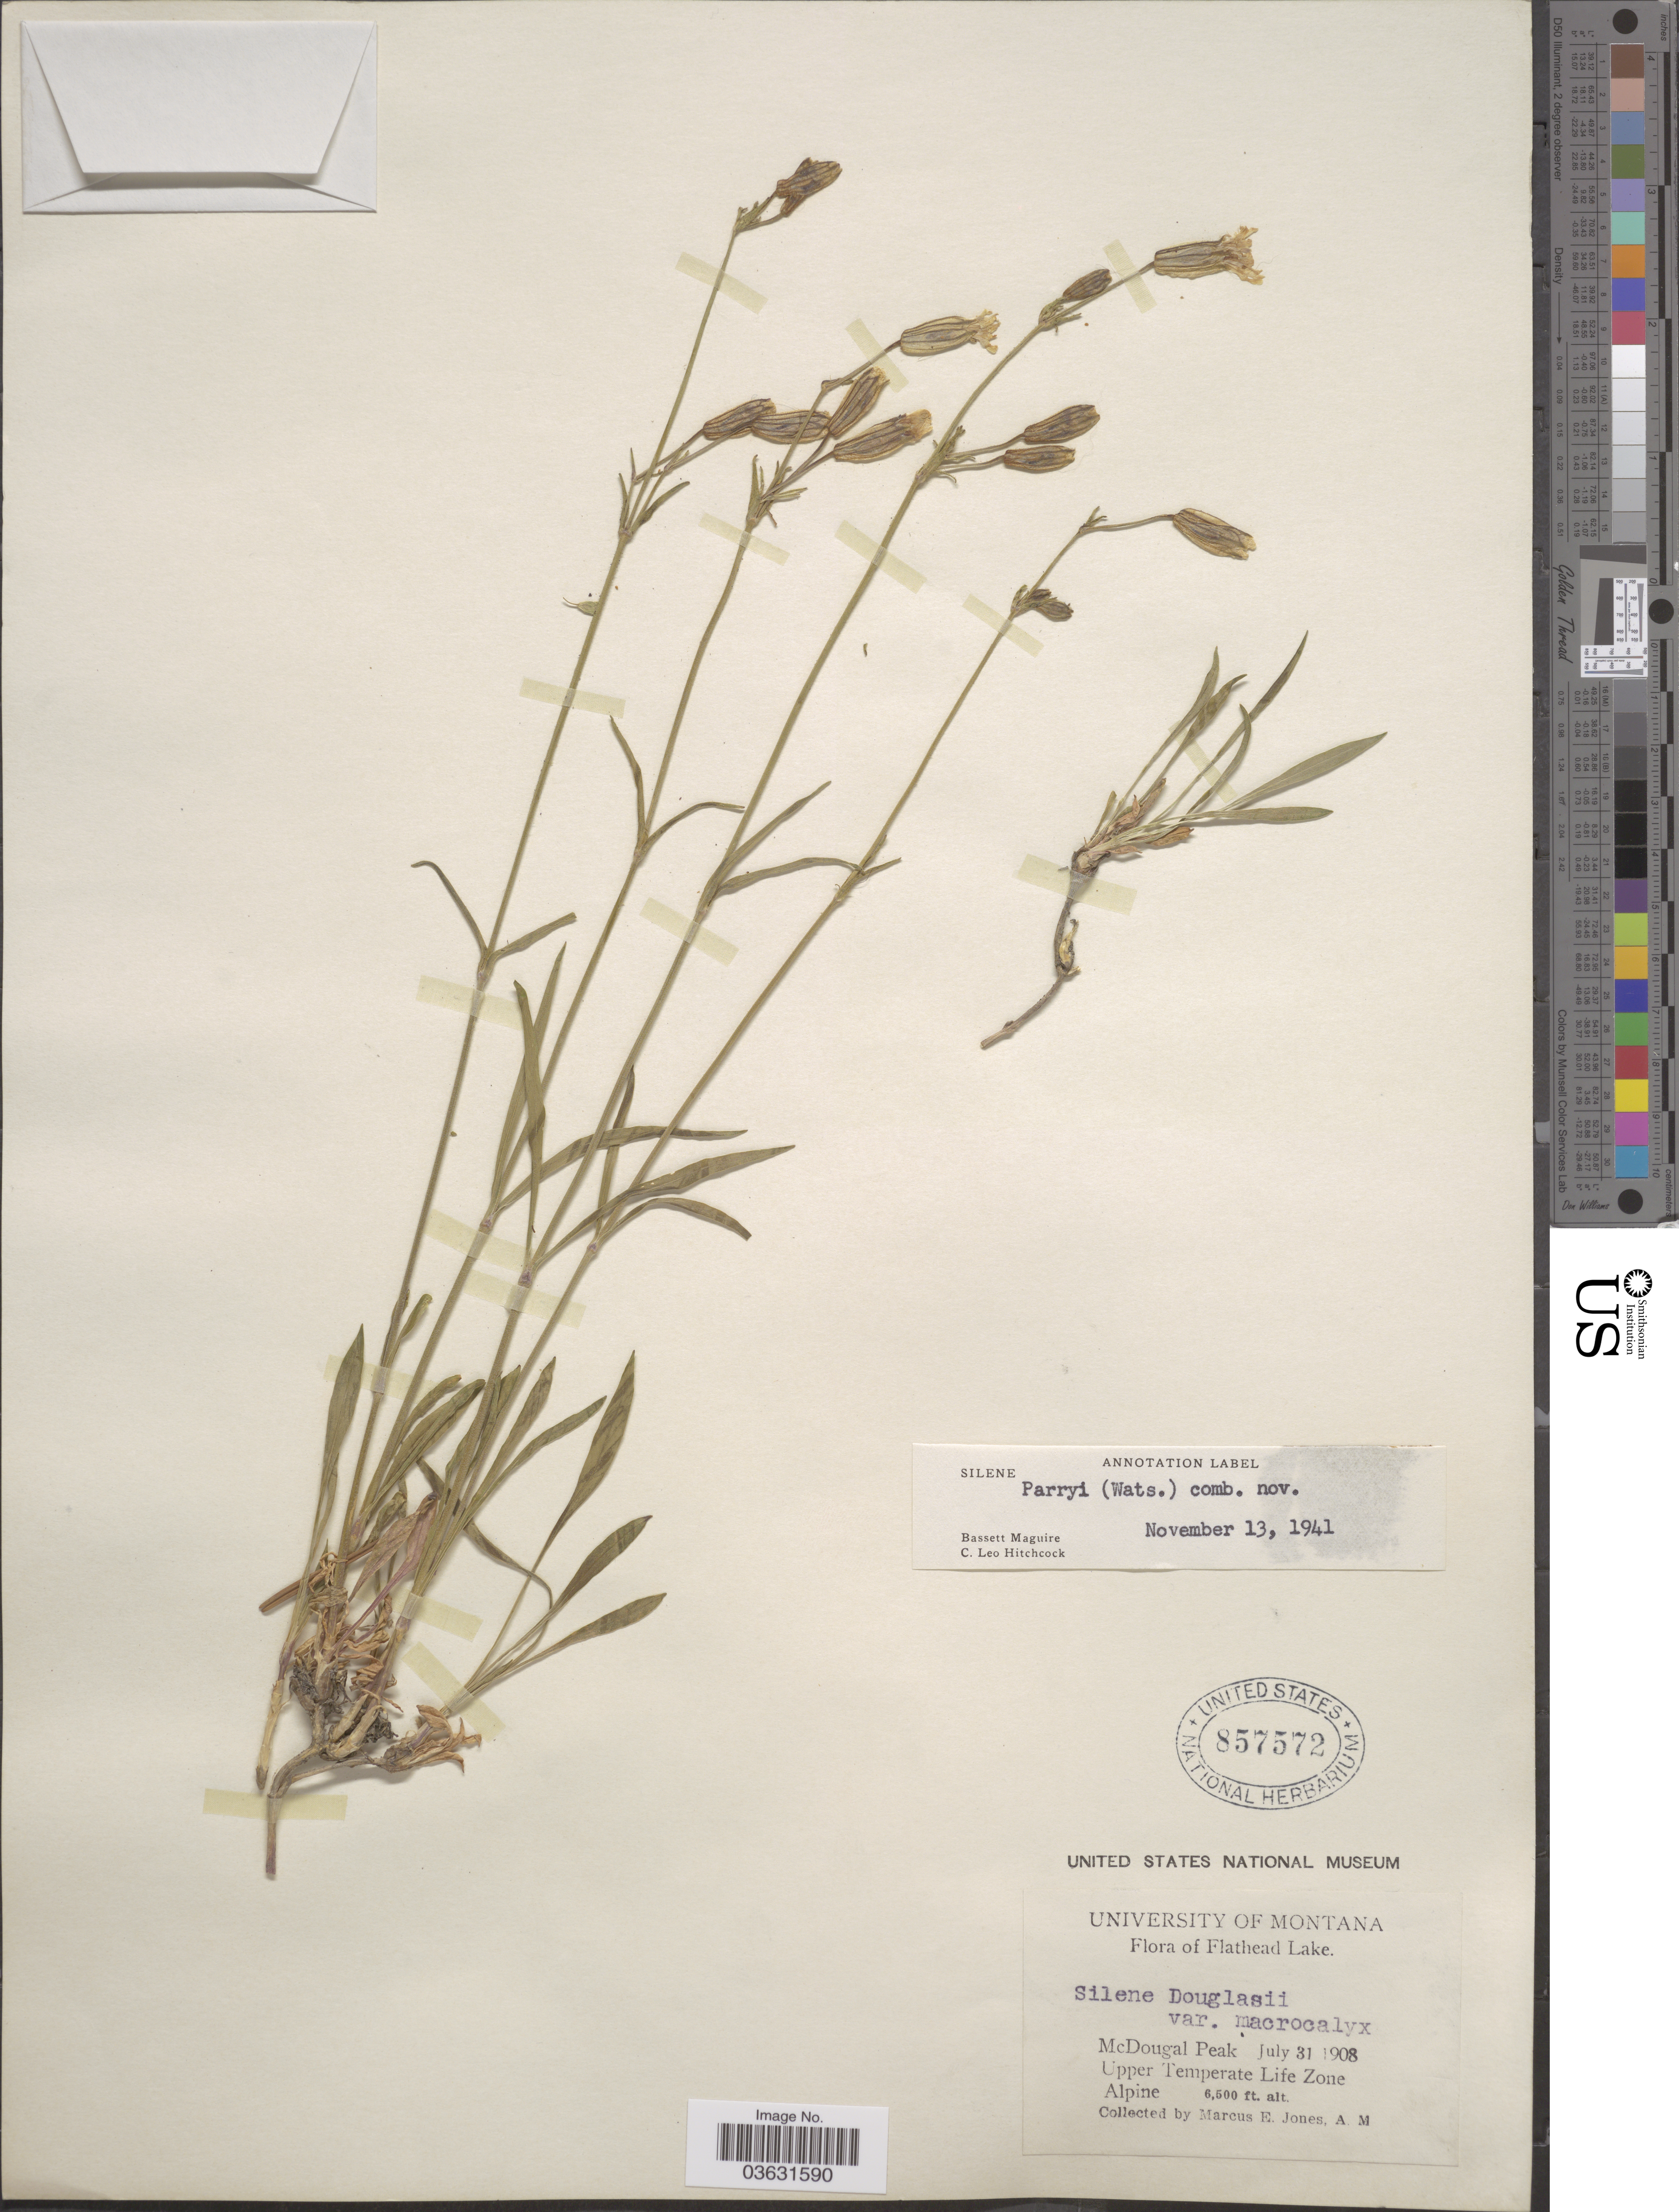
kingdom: Plantae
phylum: Tracheophyta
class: Magnoliopsida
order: Caryophyllales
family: Caryophyllaceae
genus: Silene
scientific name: Silene parryi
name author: (S. Watson) C.L. Hitchc. & Maguire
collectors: M. E. Jones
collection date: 1908-07-31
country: United States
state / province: Montana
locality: Flathead Lake. McDougal Peak. Upper Temperate Life Zone.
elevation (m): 1981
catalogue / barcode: US 857572